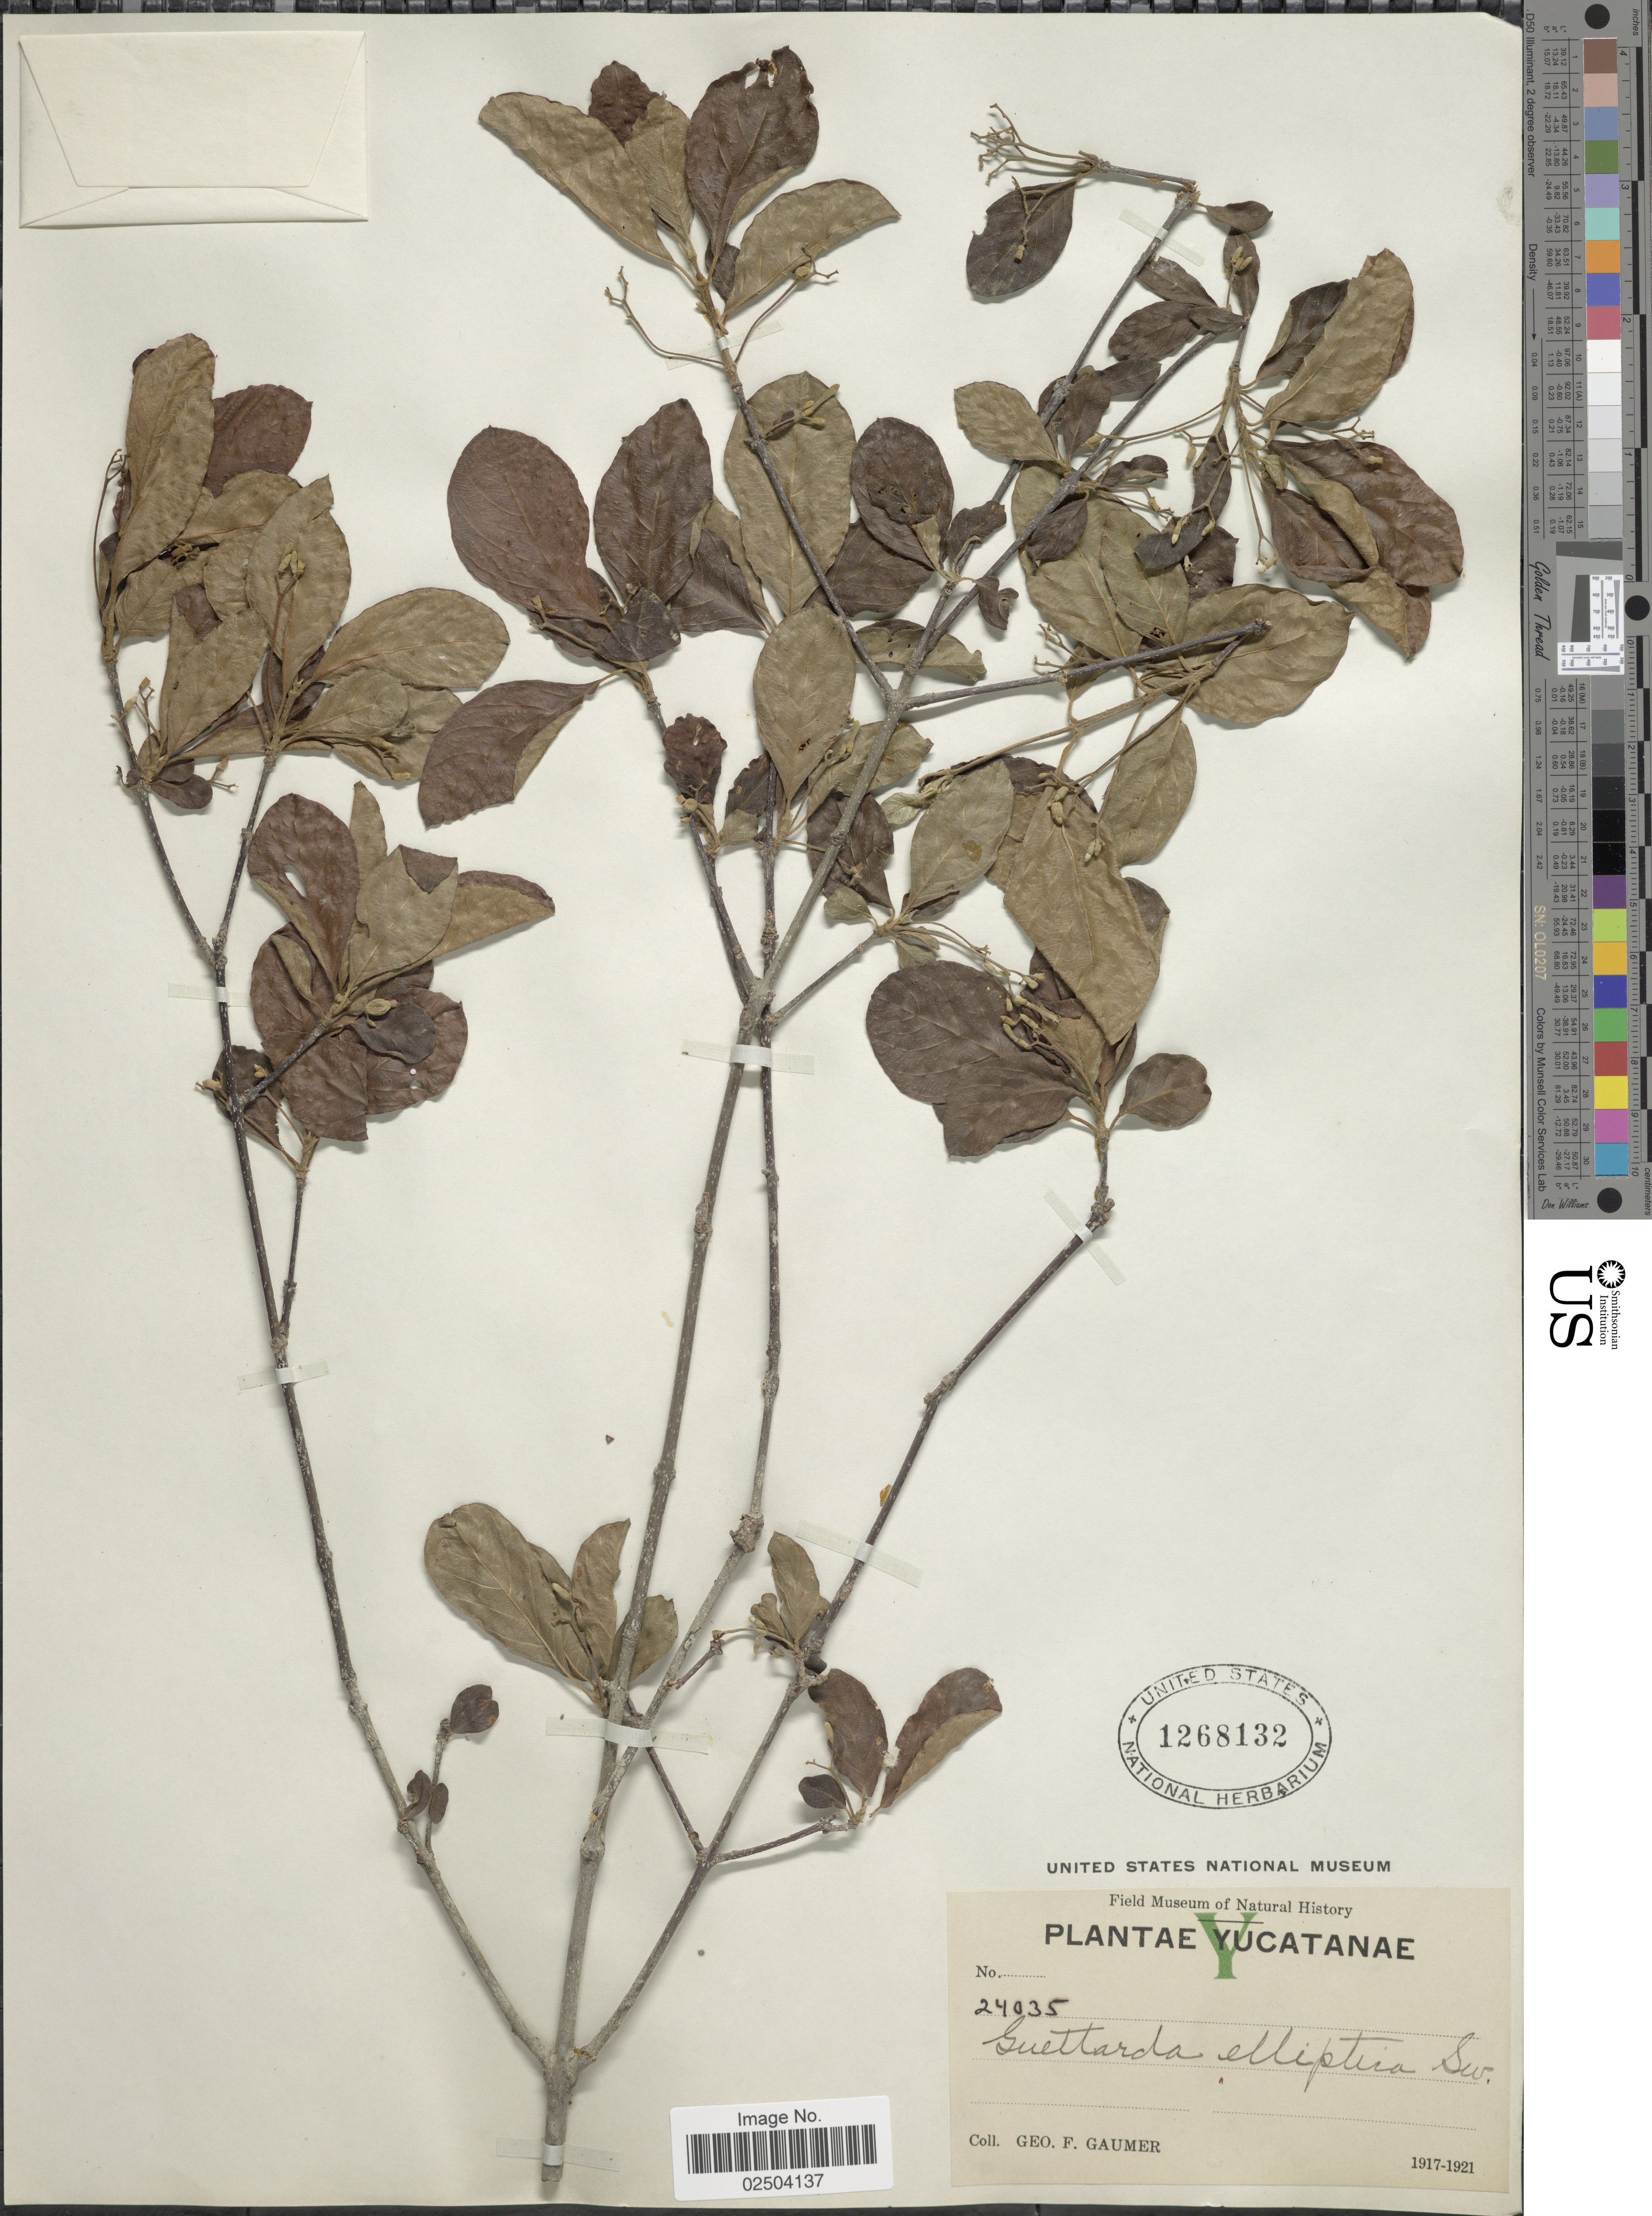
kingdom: Plantae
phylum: Tracheophyta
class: Magnoliopsida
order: Gentianales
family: Rubiaceae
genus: Guettarda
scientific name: Guettarda elliptica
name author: Sw.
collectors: G. F. Gaumer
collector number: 24035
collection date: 1917/1921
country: Mexico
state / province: Yucatán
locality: Yucatanae.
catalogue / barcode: US 1268132